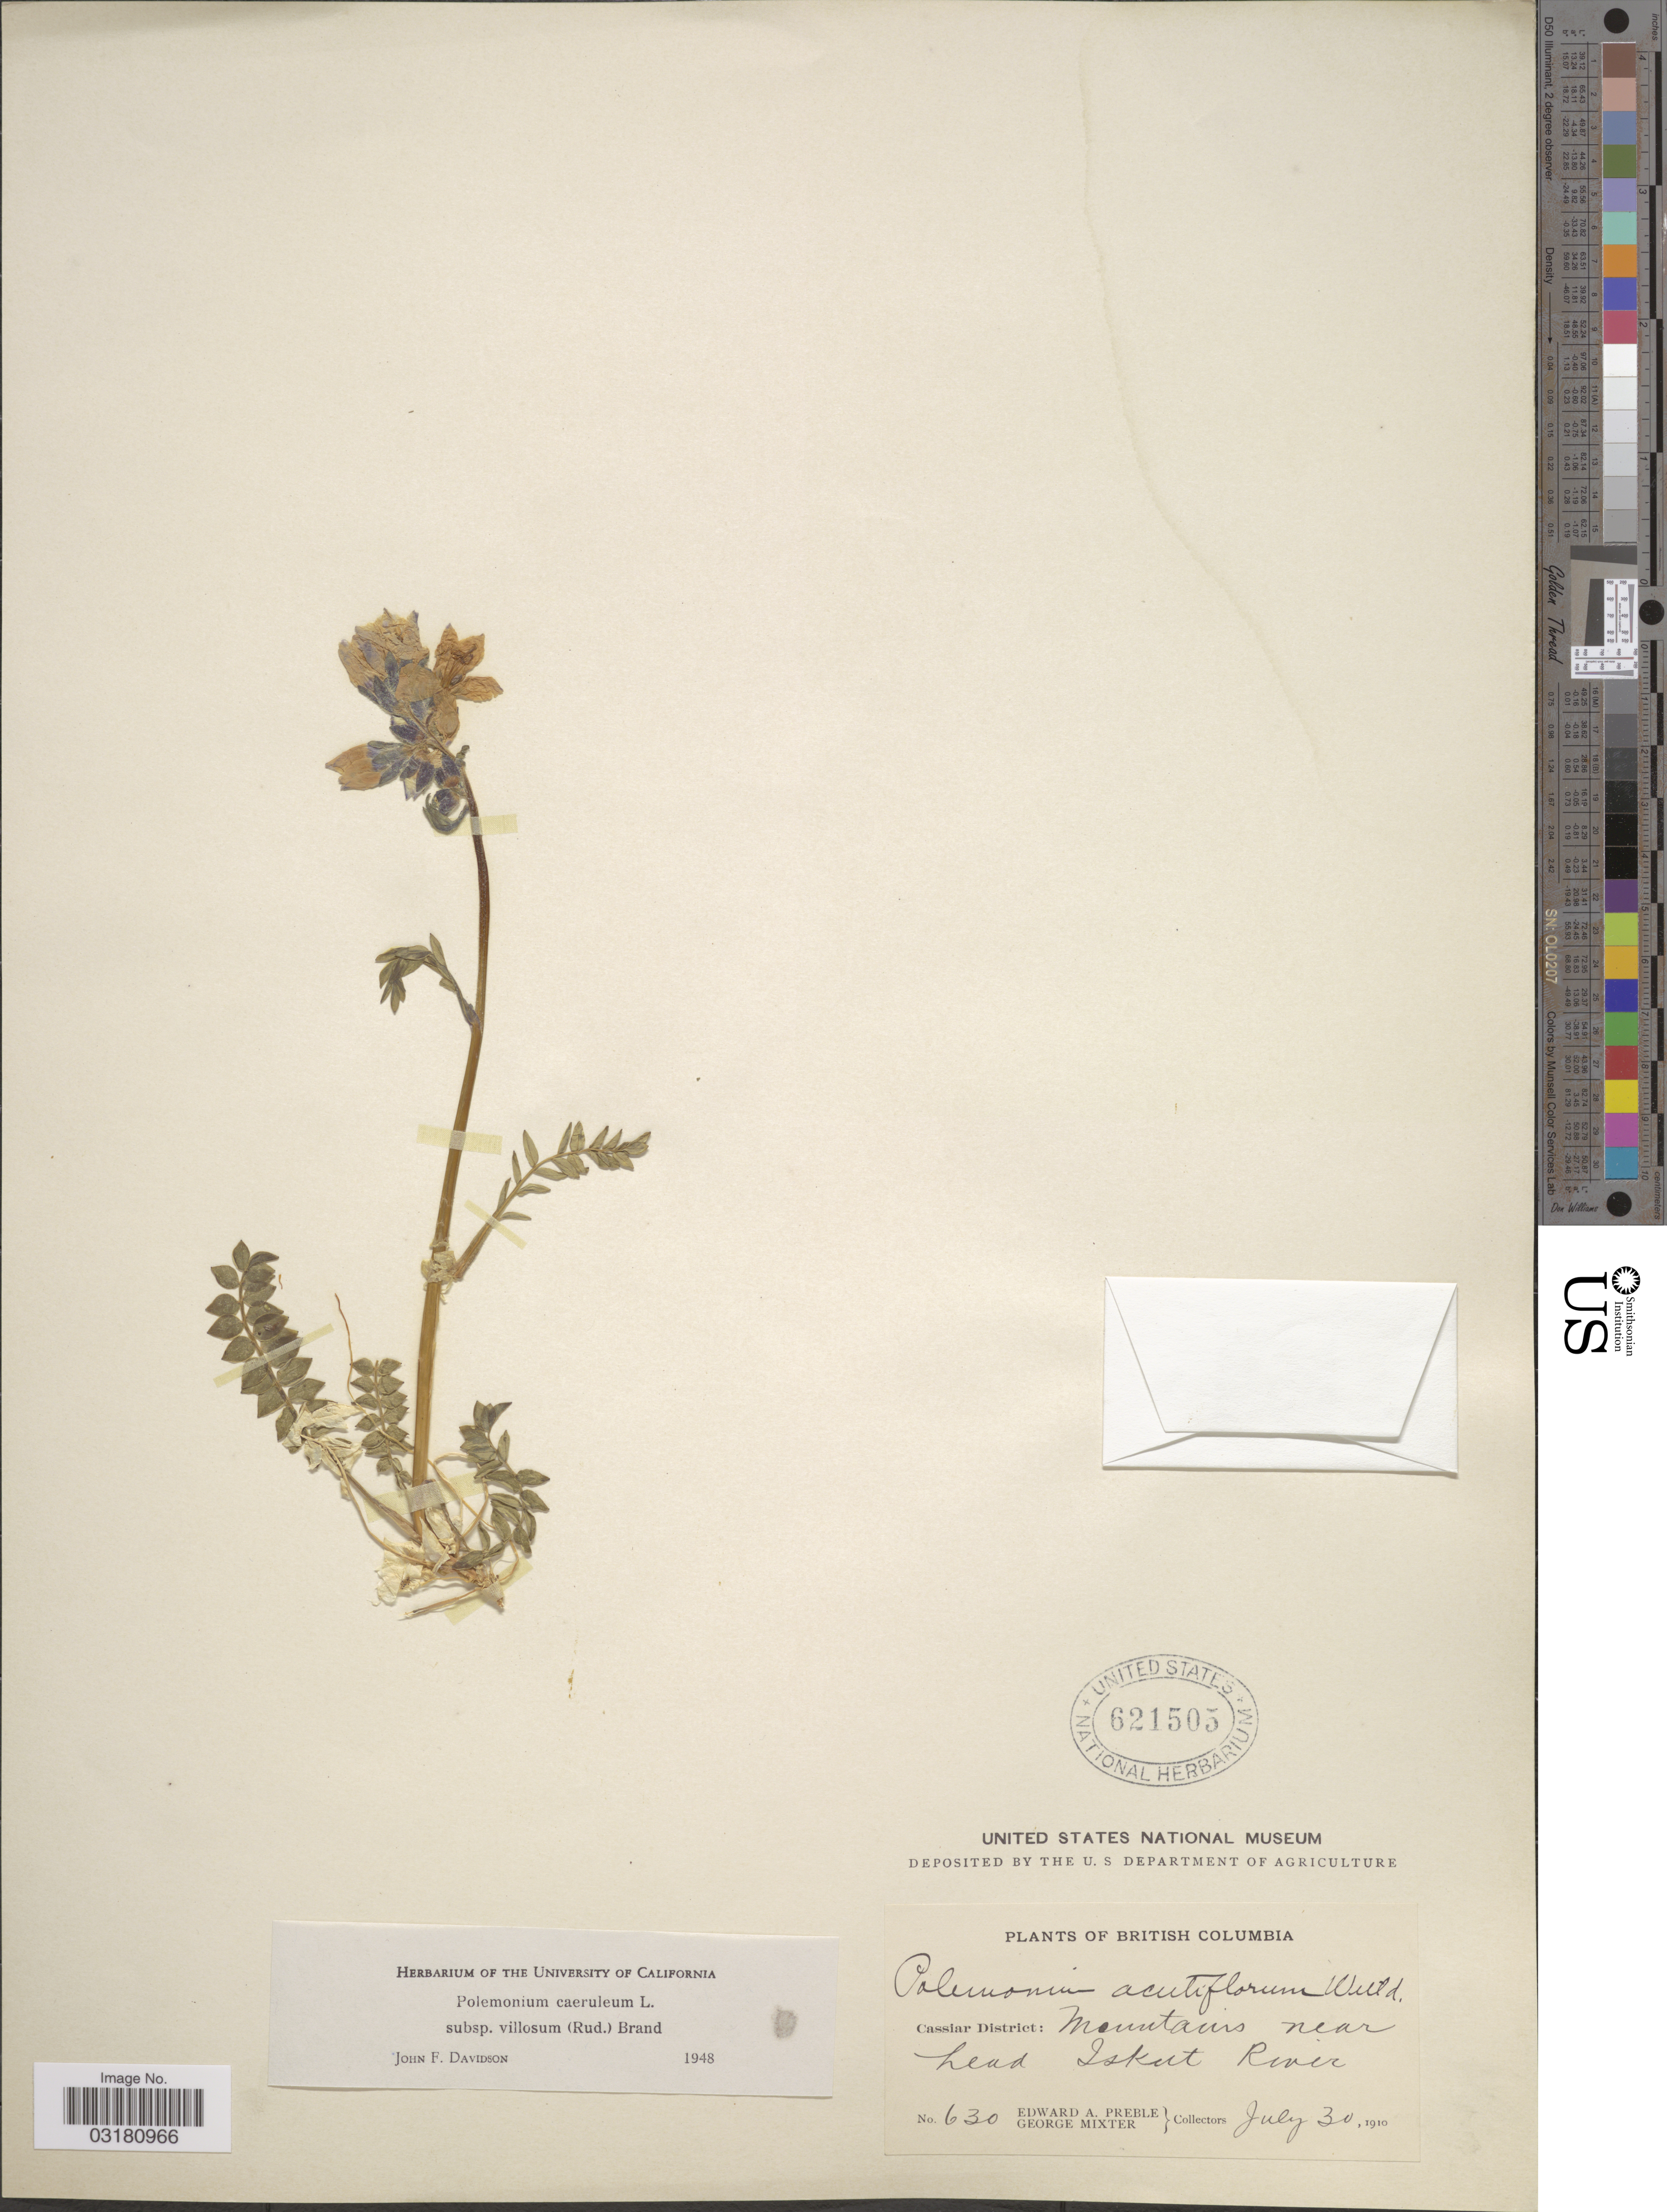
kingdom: Plantae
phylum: Tracheophyta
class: Magnoliopsida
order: Ericales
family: Polemoniaceae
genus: Polemonium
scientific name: Polemonium caeruleum var. villosum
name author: (Rudolph ex Georgi) Brand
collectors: E. Preble & G. Mixter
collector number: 630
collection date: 1910-07-30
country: Canada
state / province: British Columbia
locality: Cassiar District: Mountains near head Iskut River.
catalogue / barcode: US 621505